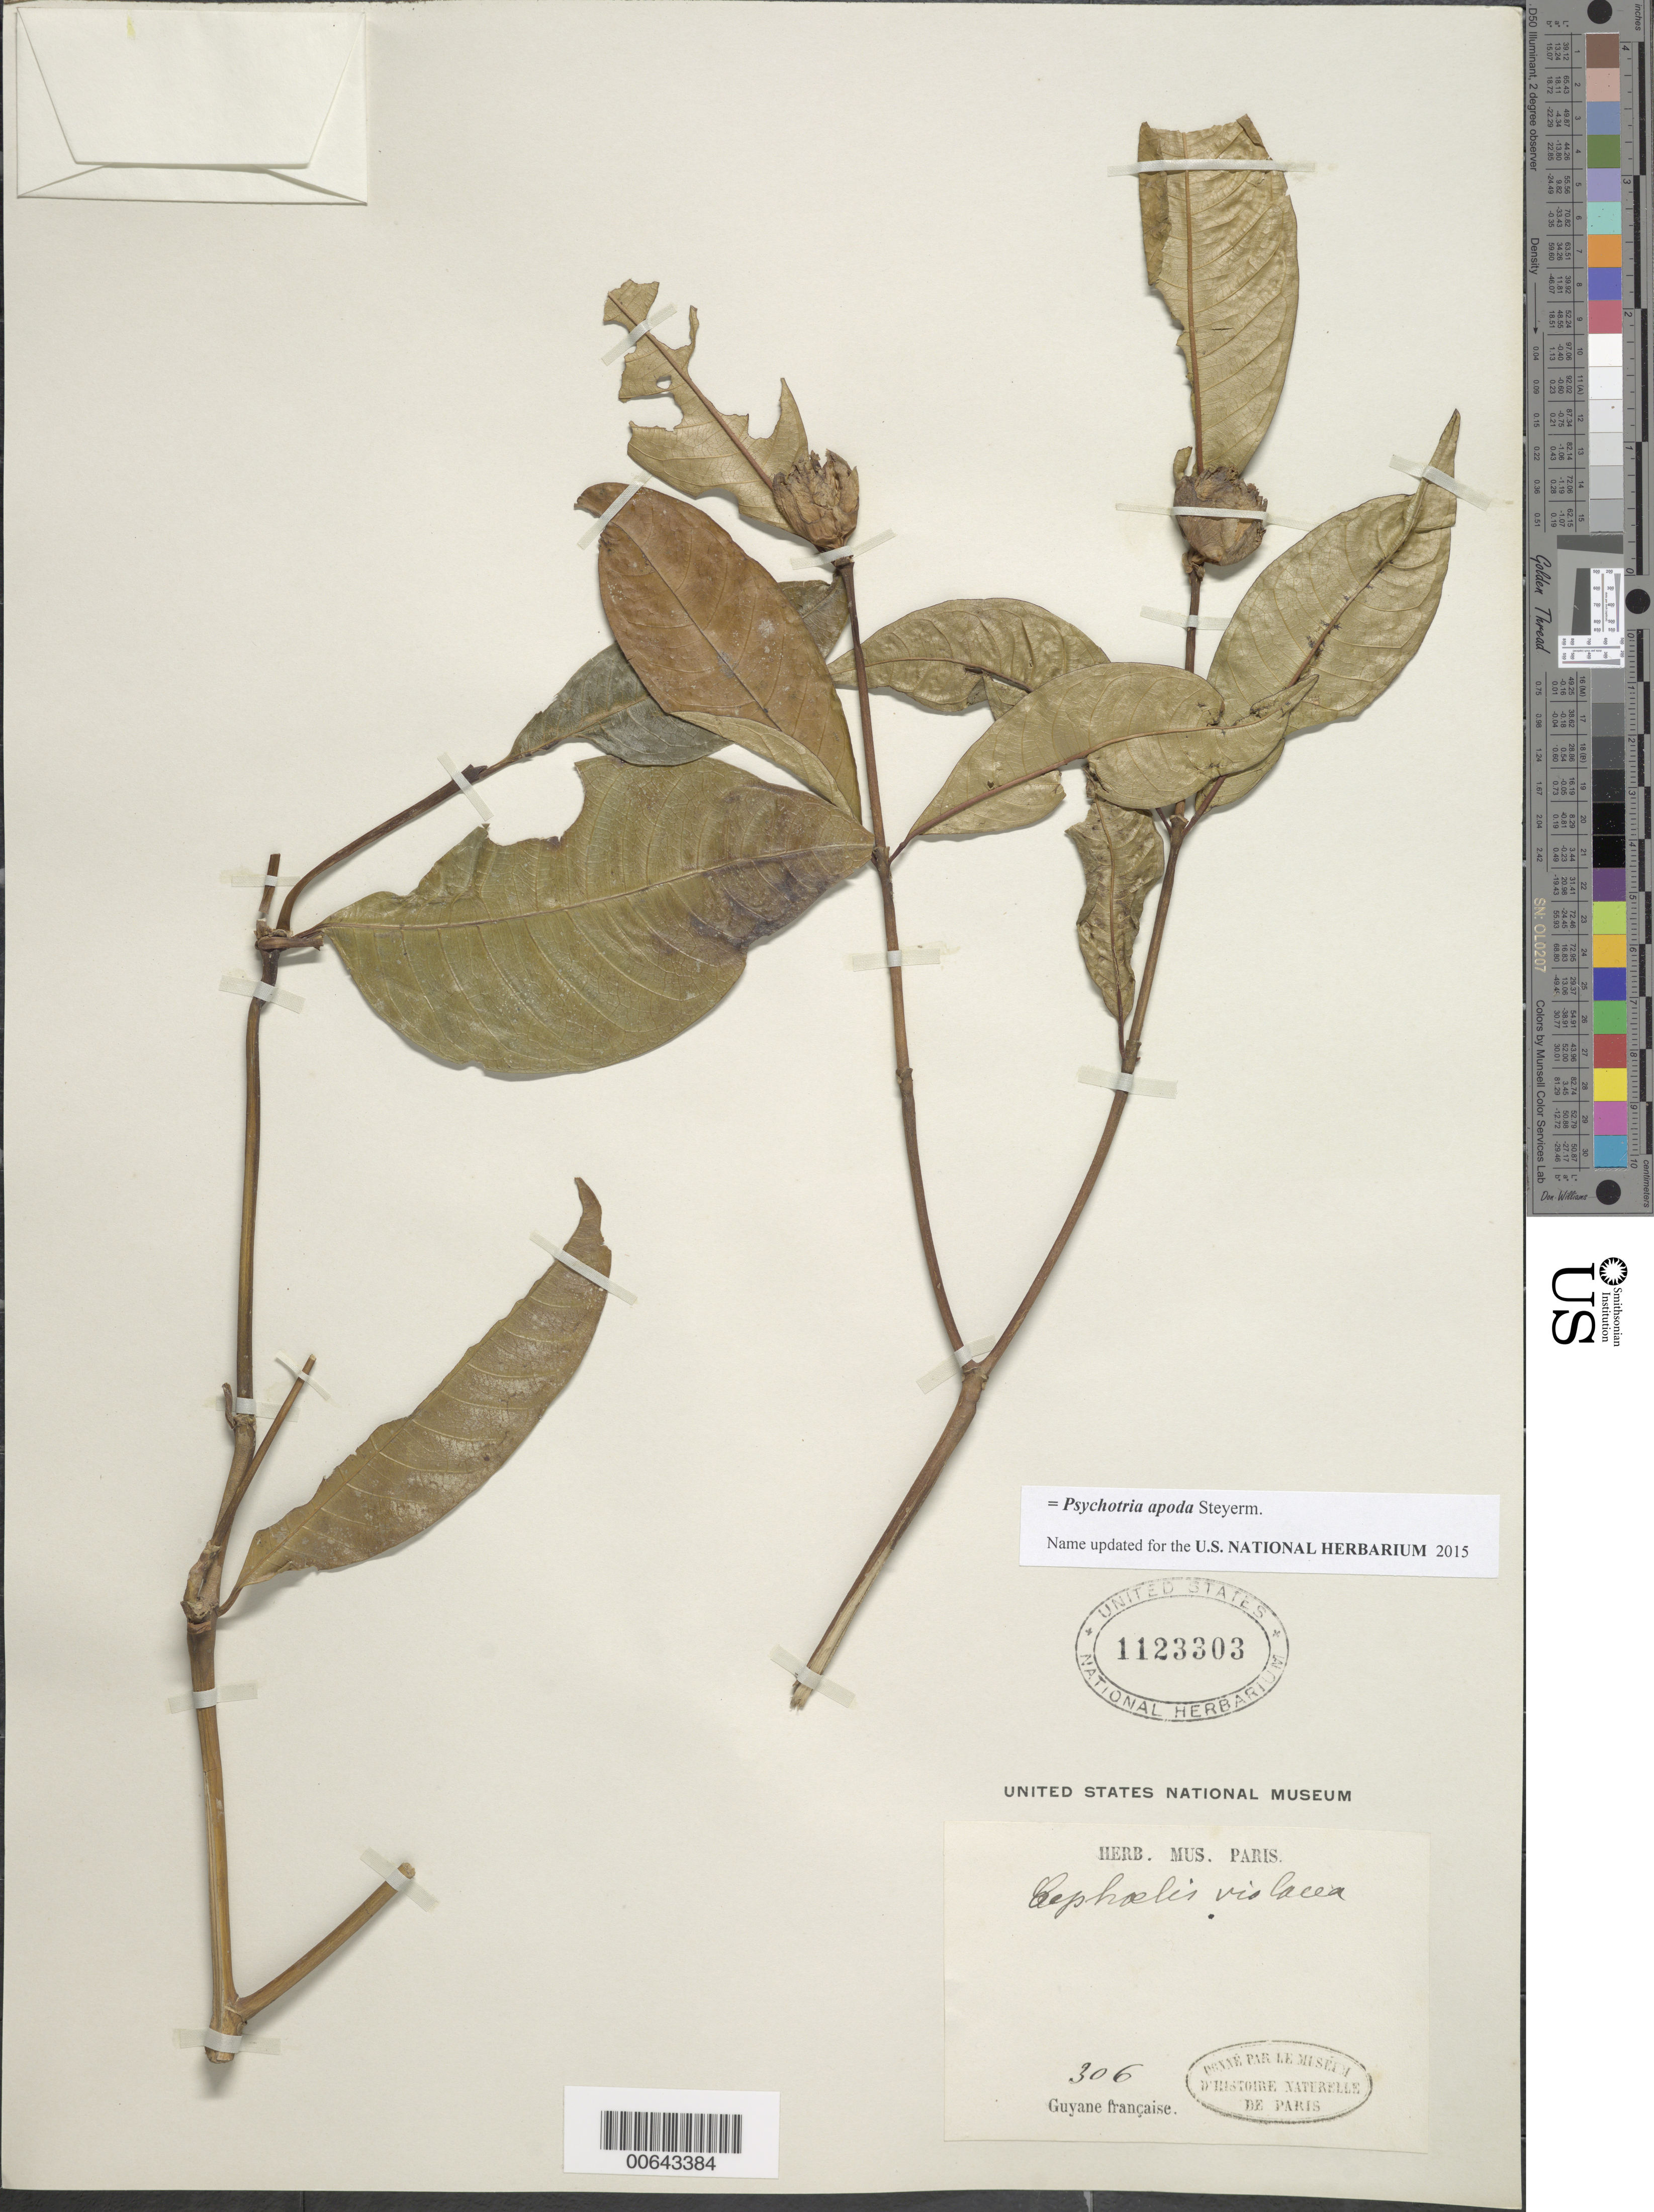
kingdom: Plantae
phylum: Tracheophyta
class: Magnoliopsida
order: Gentianales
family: Rubiaceae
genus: Palicourea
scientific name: Palicourea apoda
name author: (Steyerm.) Delprete & J.H. Kirkbr.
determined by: Kirkbride, J. H., Jr.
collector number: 306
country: French Guiana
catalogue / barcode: US 1123303